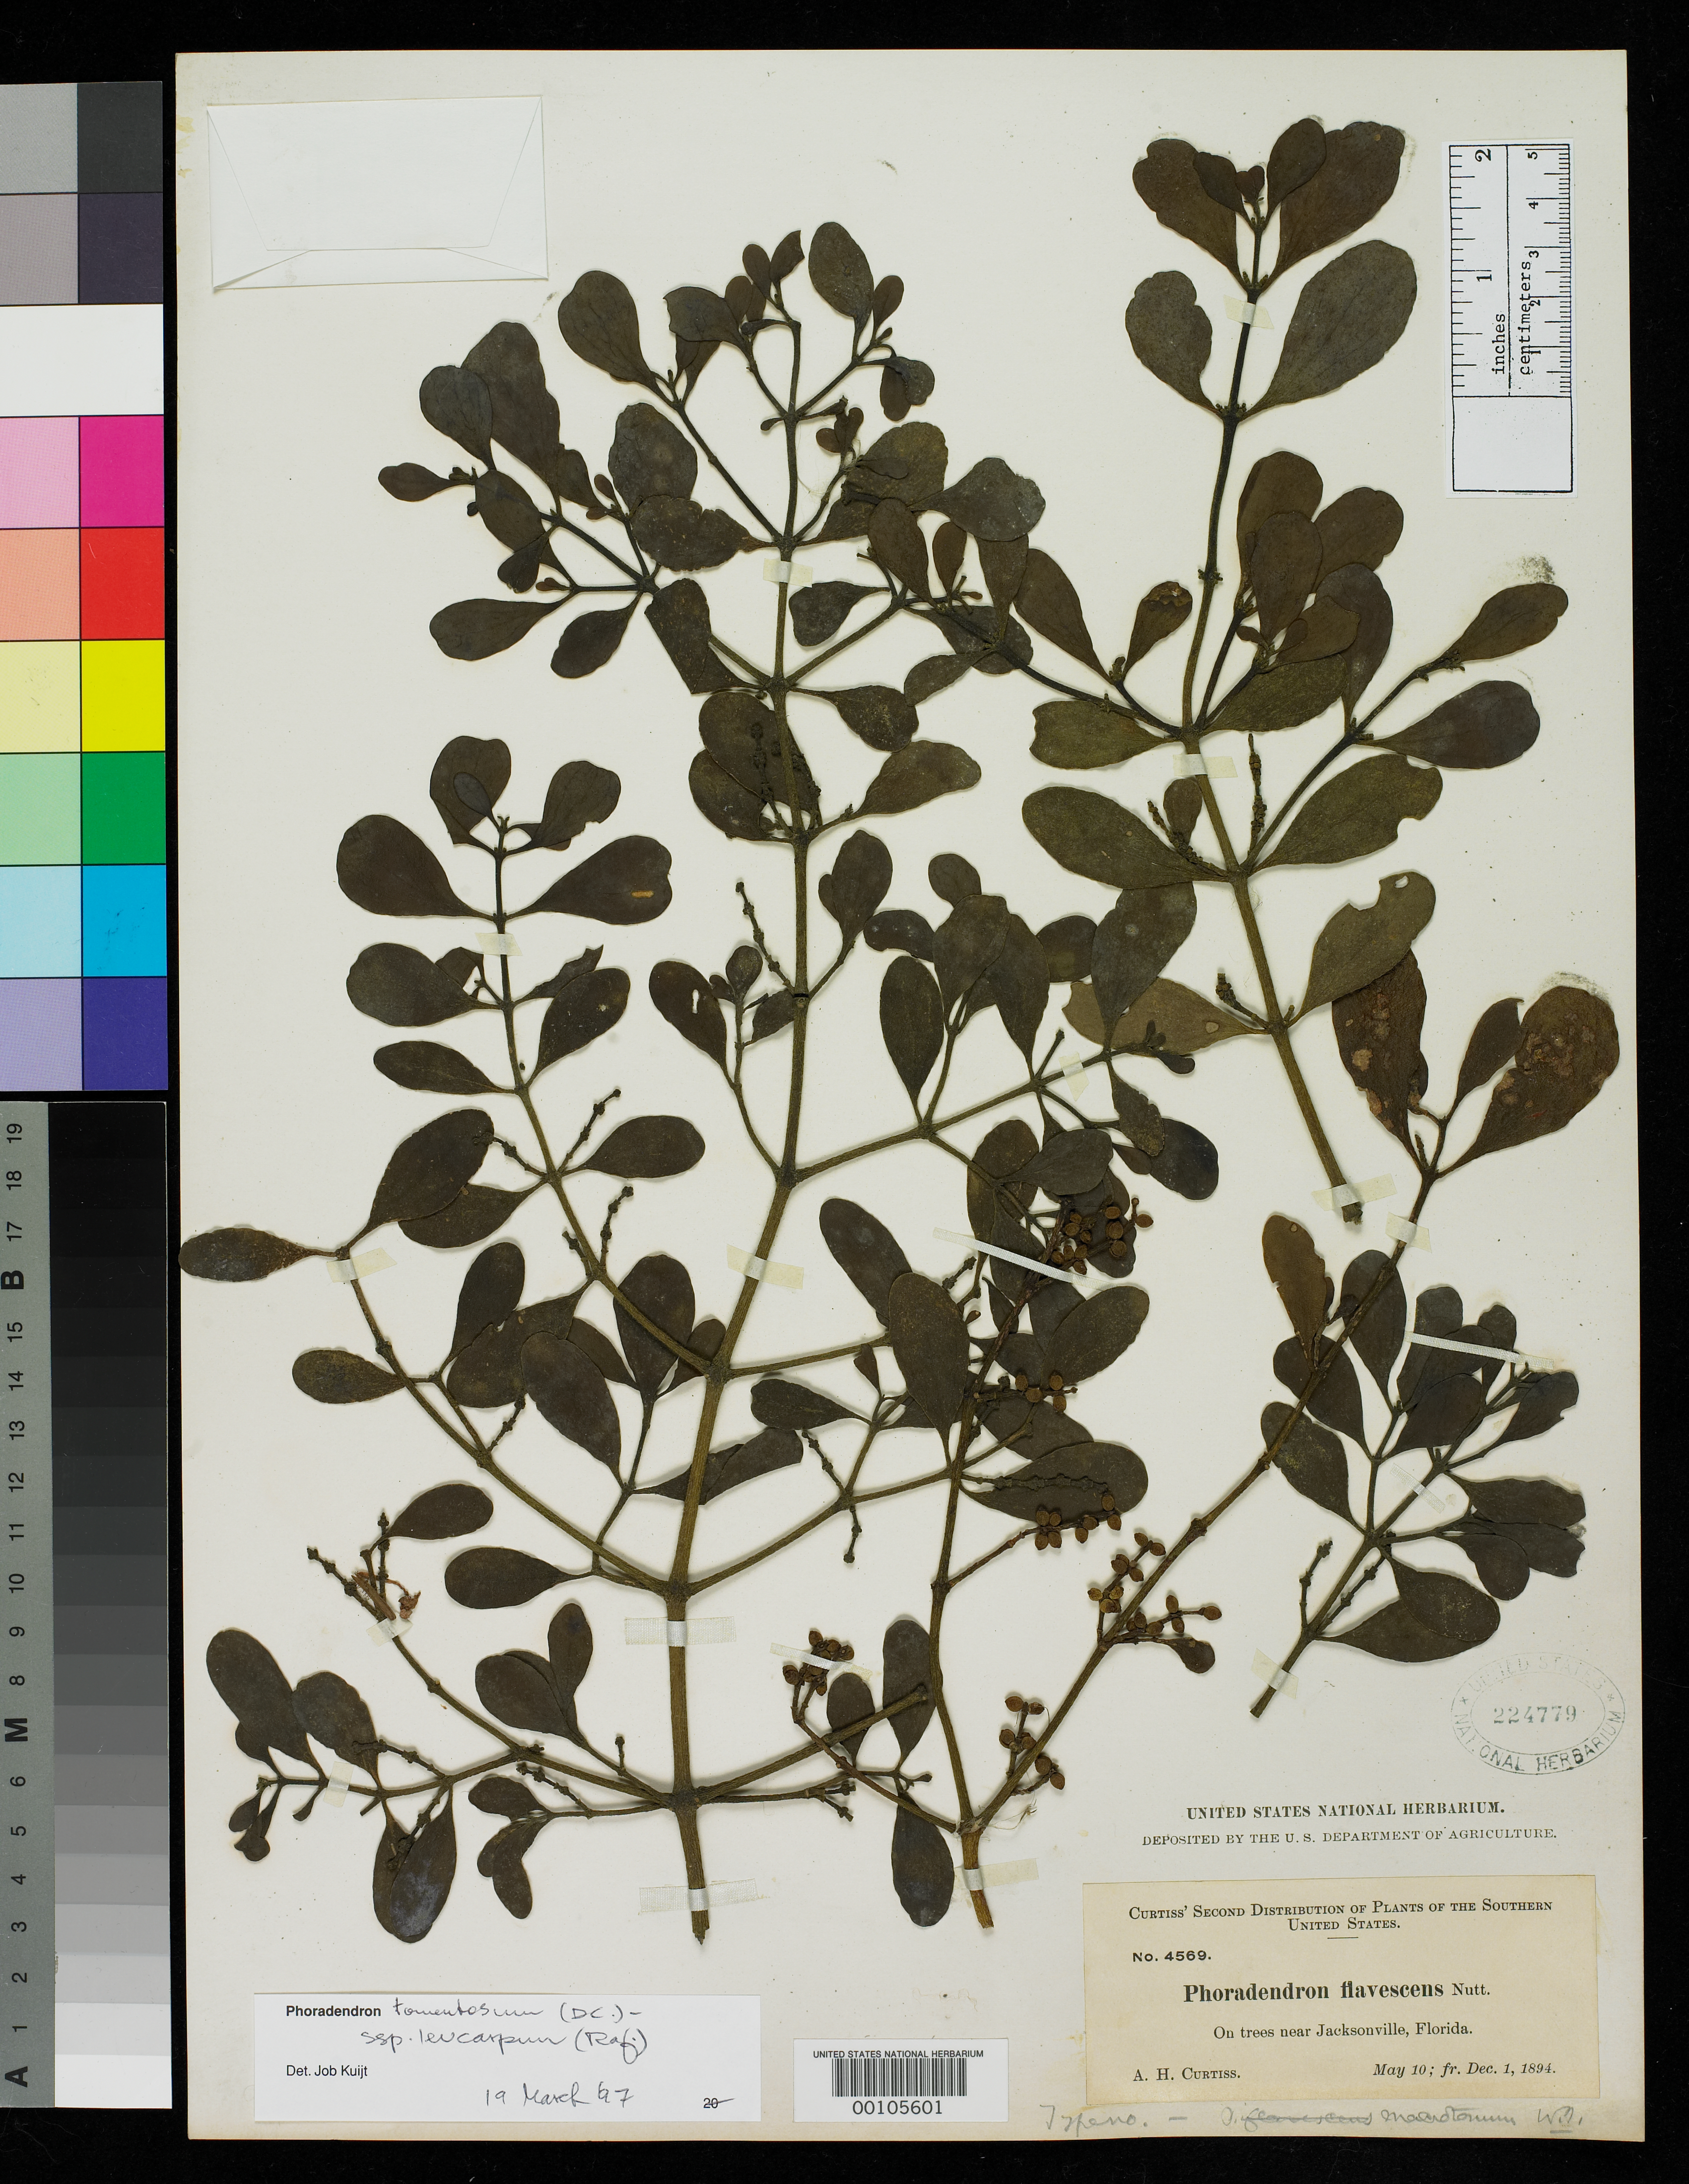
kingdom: Plantae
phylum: Tracheophyta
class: Magnoliopsida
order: Santalales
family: Viscaceae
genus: Phoradendron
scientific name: Phoradendron macrotomum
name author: Trel. ex Small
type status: Type Collection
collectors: A. H. Curtiss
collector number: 4569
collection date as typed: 10 May 1894 to 01 Dec 1894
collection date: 1894-05-10/1894-12-01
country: United States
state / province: Florida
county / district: Duval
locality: Jacksonville.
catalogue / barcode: US 224779